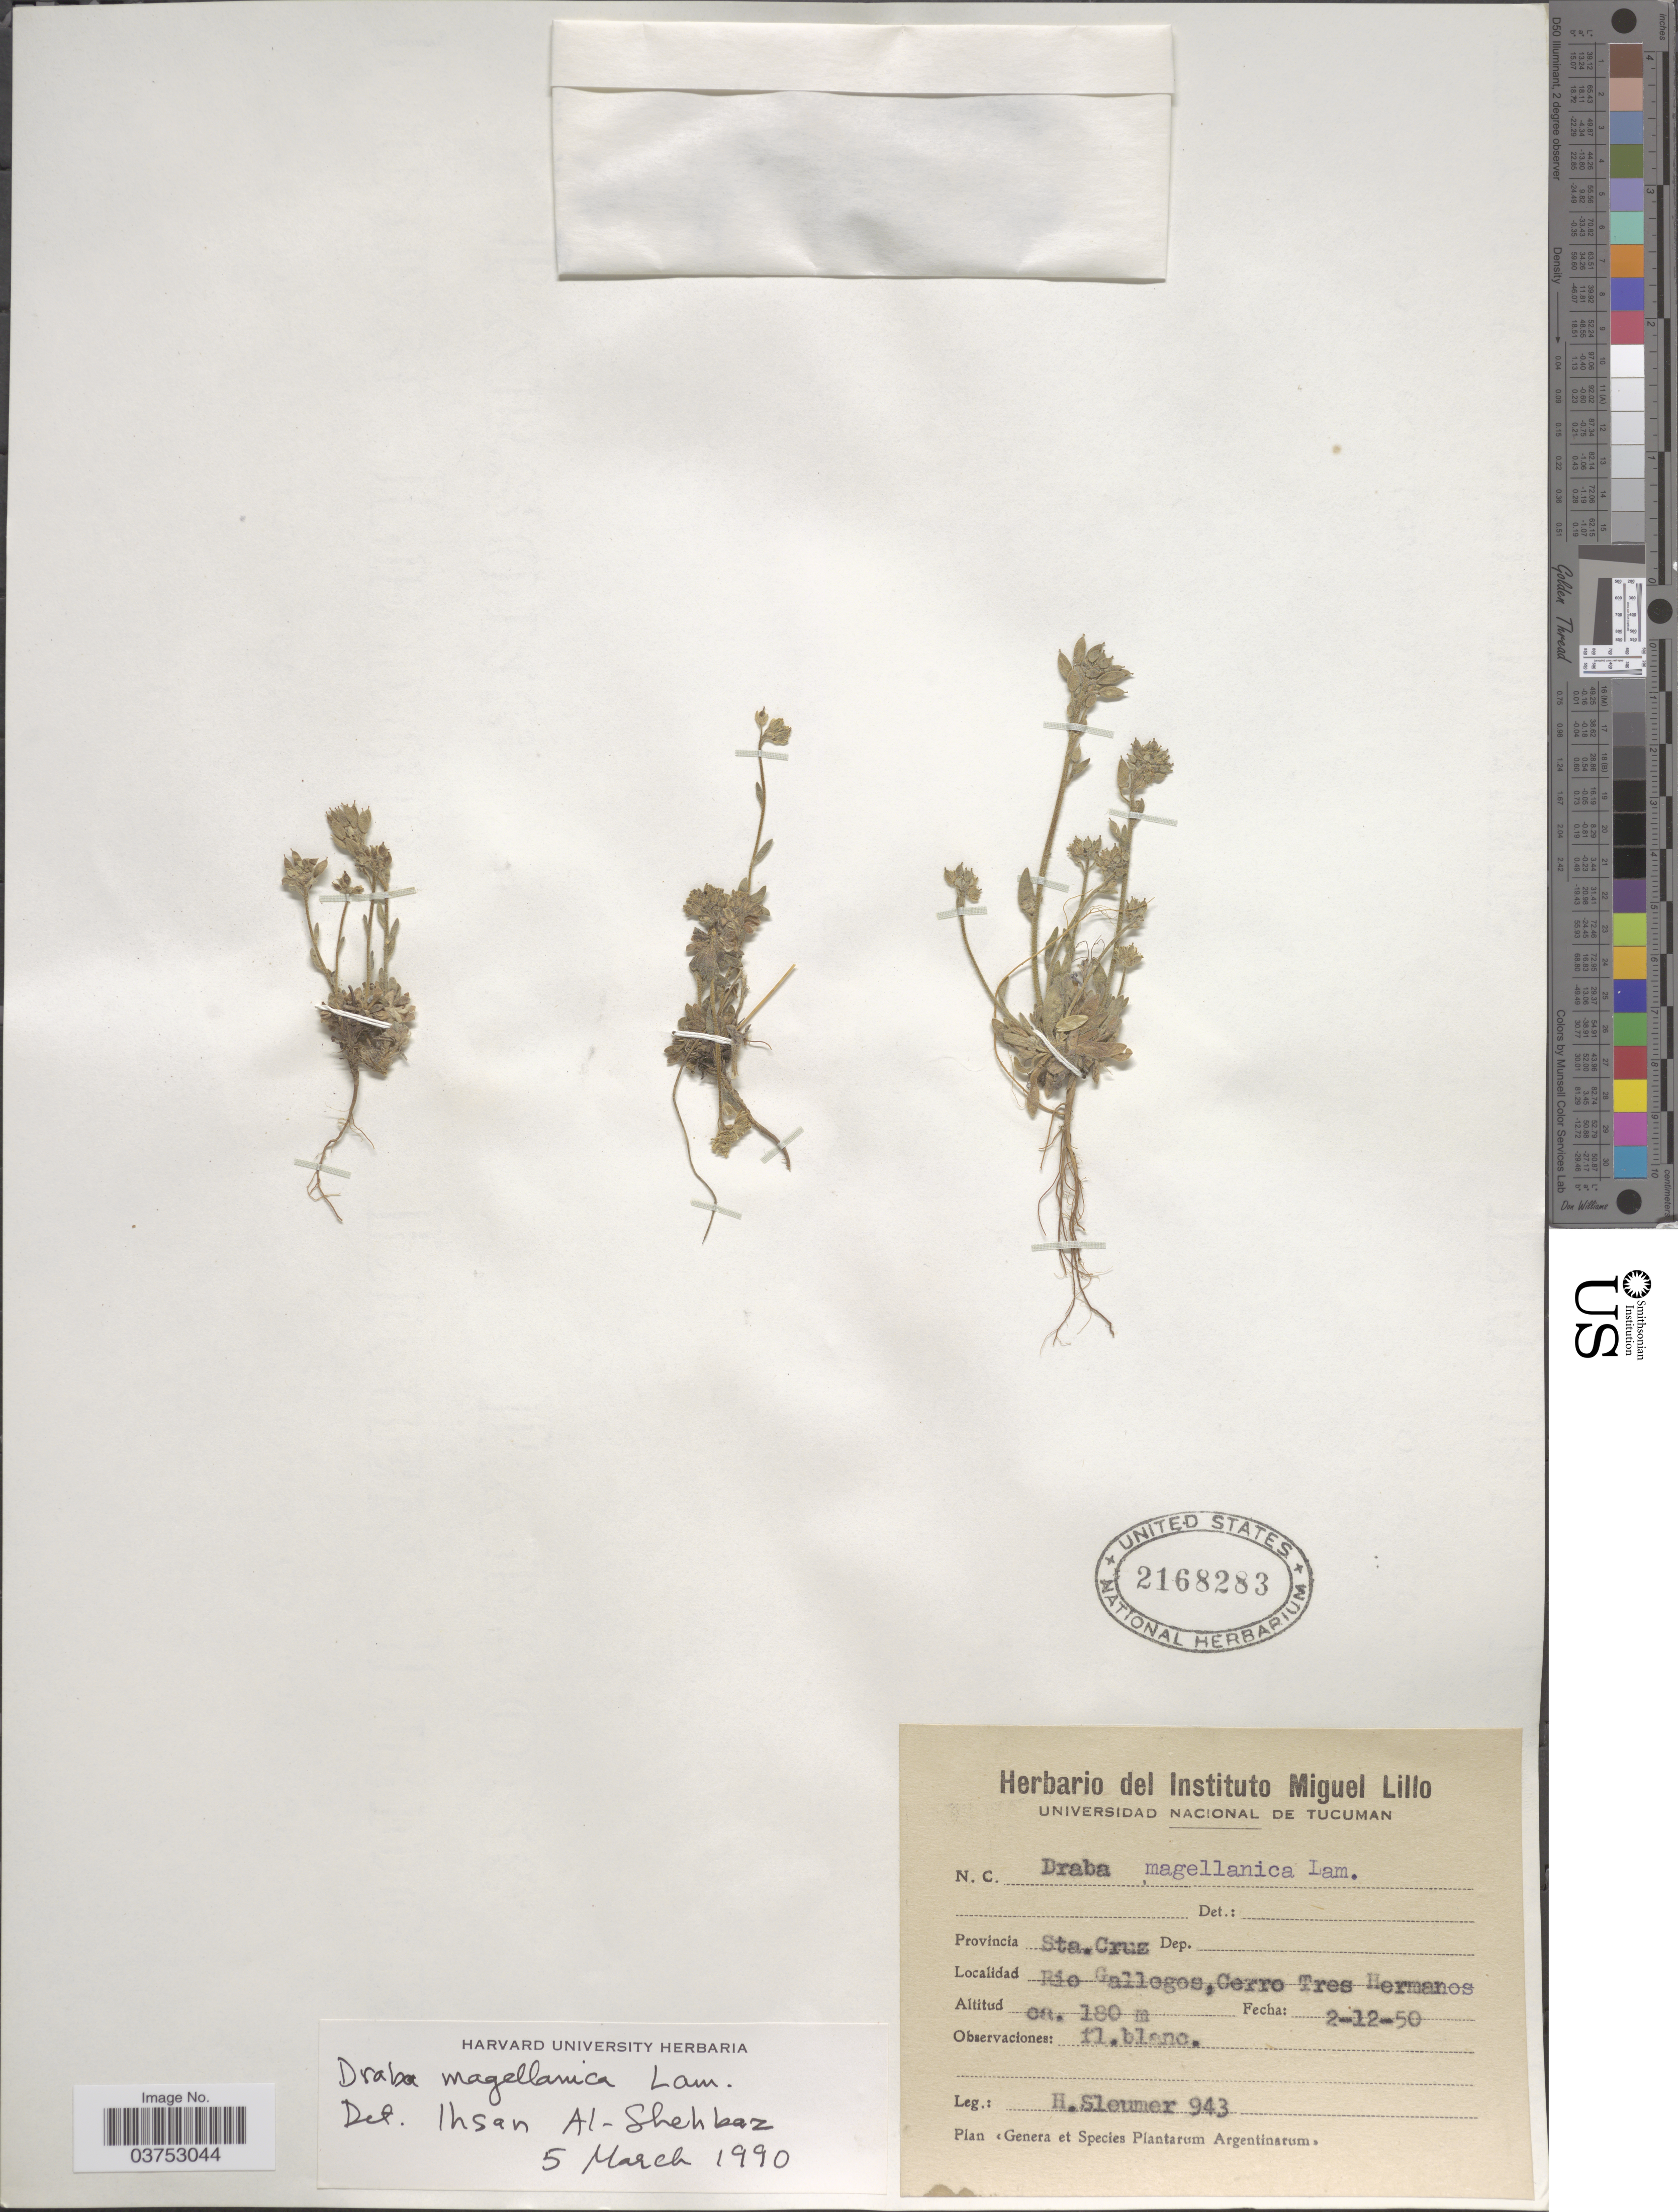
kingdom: Plantae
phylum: Tracheophyta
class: Magnoliopsida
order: Brassicales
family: Brassicaceae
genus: Draba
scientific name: Draba magellanica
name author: (A. Gray) Lam.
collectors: H. O. Sleumer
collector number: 943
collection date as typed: Transcribed d/m/y: 2/12/50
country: Argentina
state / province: Santa Cruz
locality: Rio Gallegos, Cerro Tres Hermanos.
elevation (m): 180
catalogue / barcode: US 2168283